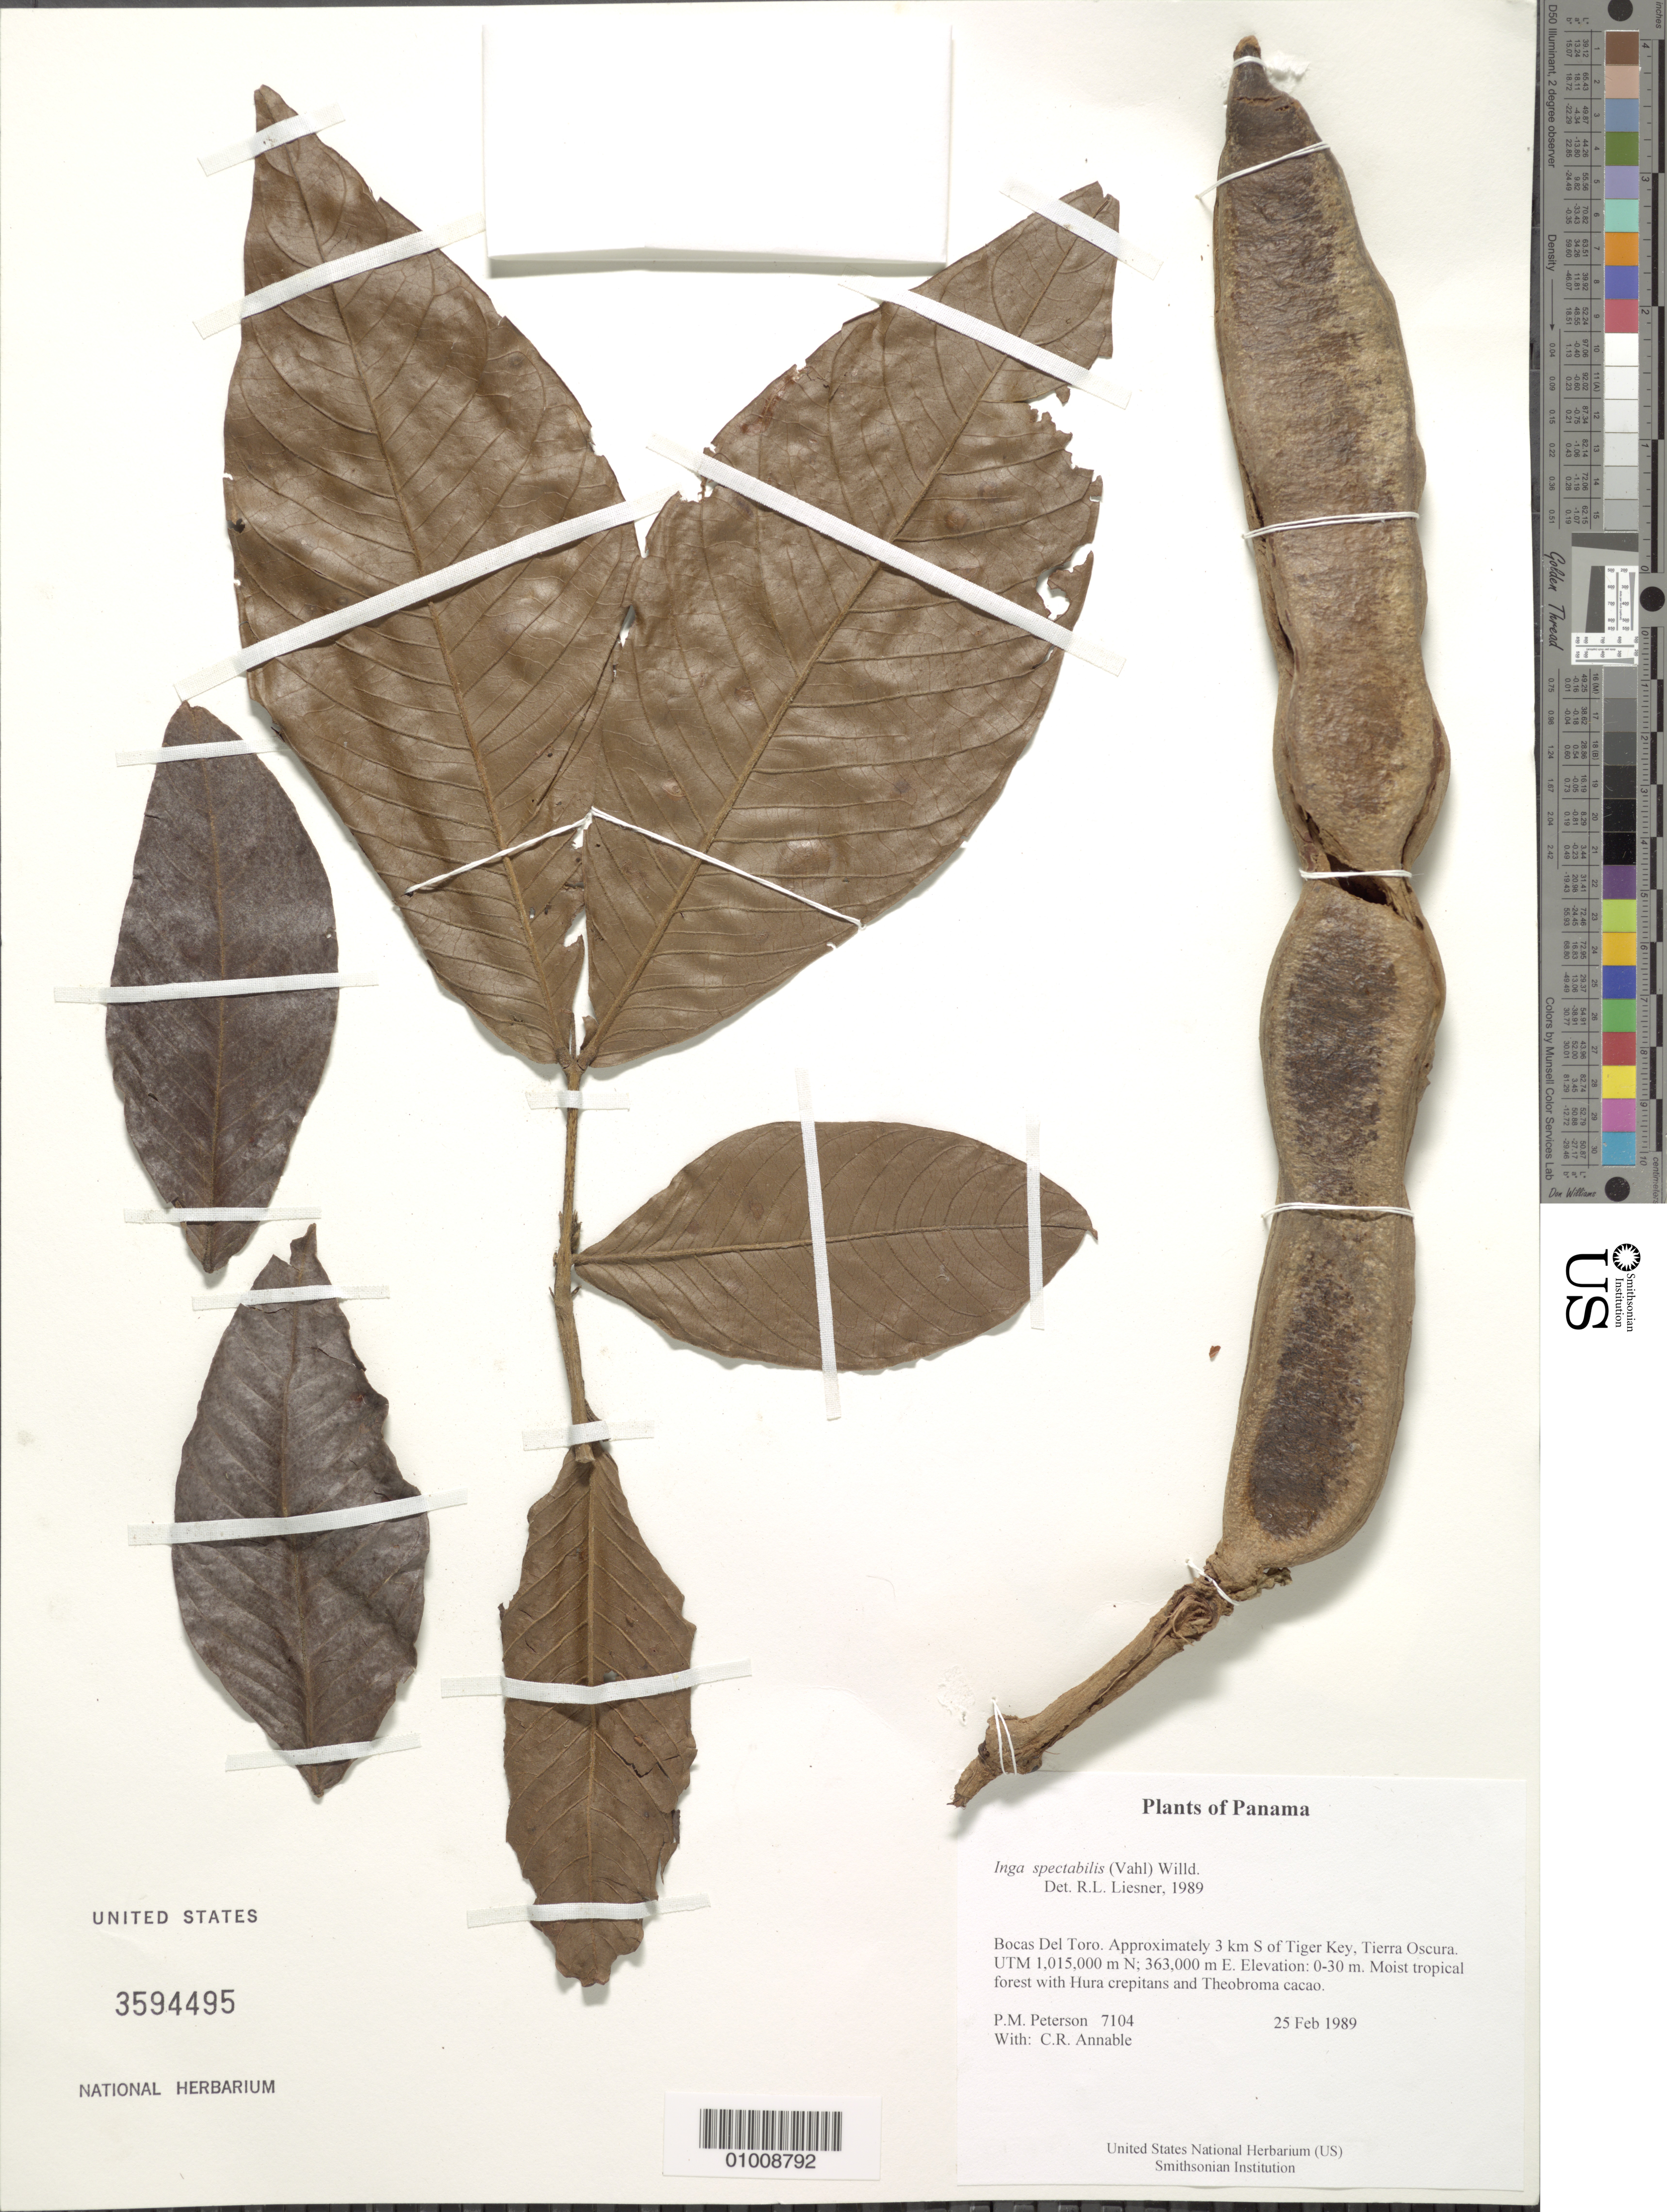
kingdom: Plantae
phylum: Tracheophyta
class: Magnoliopsida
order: Fabales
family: Fabaceae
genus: Inga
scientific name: Inga spectabilis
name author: (Vahl) Willd.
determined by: Liesner, R. L.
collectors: P. M. Peterson & C. R. Annable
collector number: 07104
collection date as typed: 25 Feb 1989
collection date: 1989-02-25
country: Panama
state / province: Bocas del Toro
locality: Approximately 3 km S of Tiger Key, Tierra Oscura. UTM 1,015,000 m N; 363,000 m E.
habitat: Moist tropical forest with Hura crepitans and Theobroma cacao.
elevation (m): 0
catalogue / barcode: US 3594495